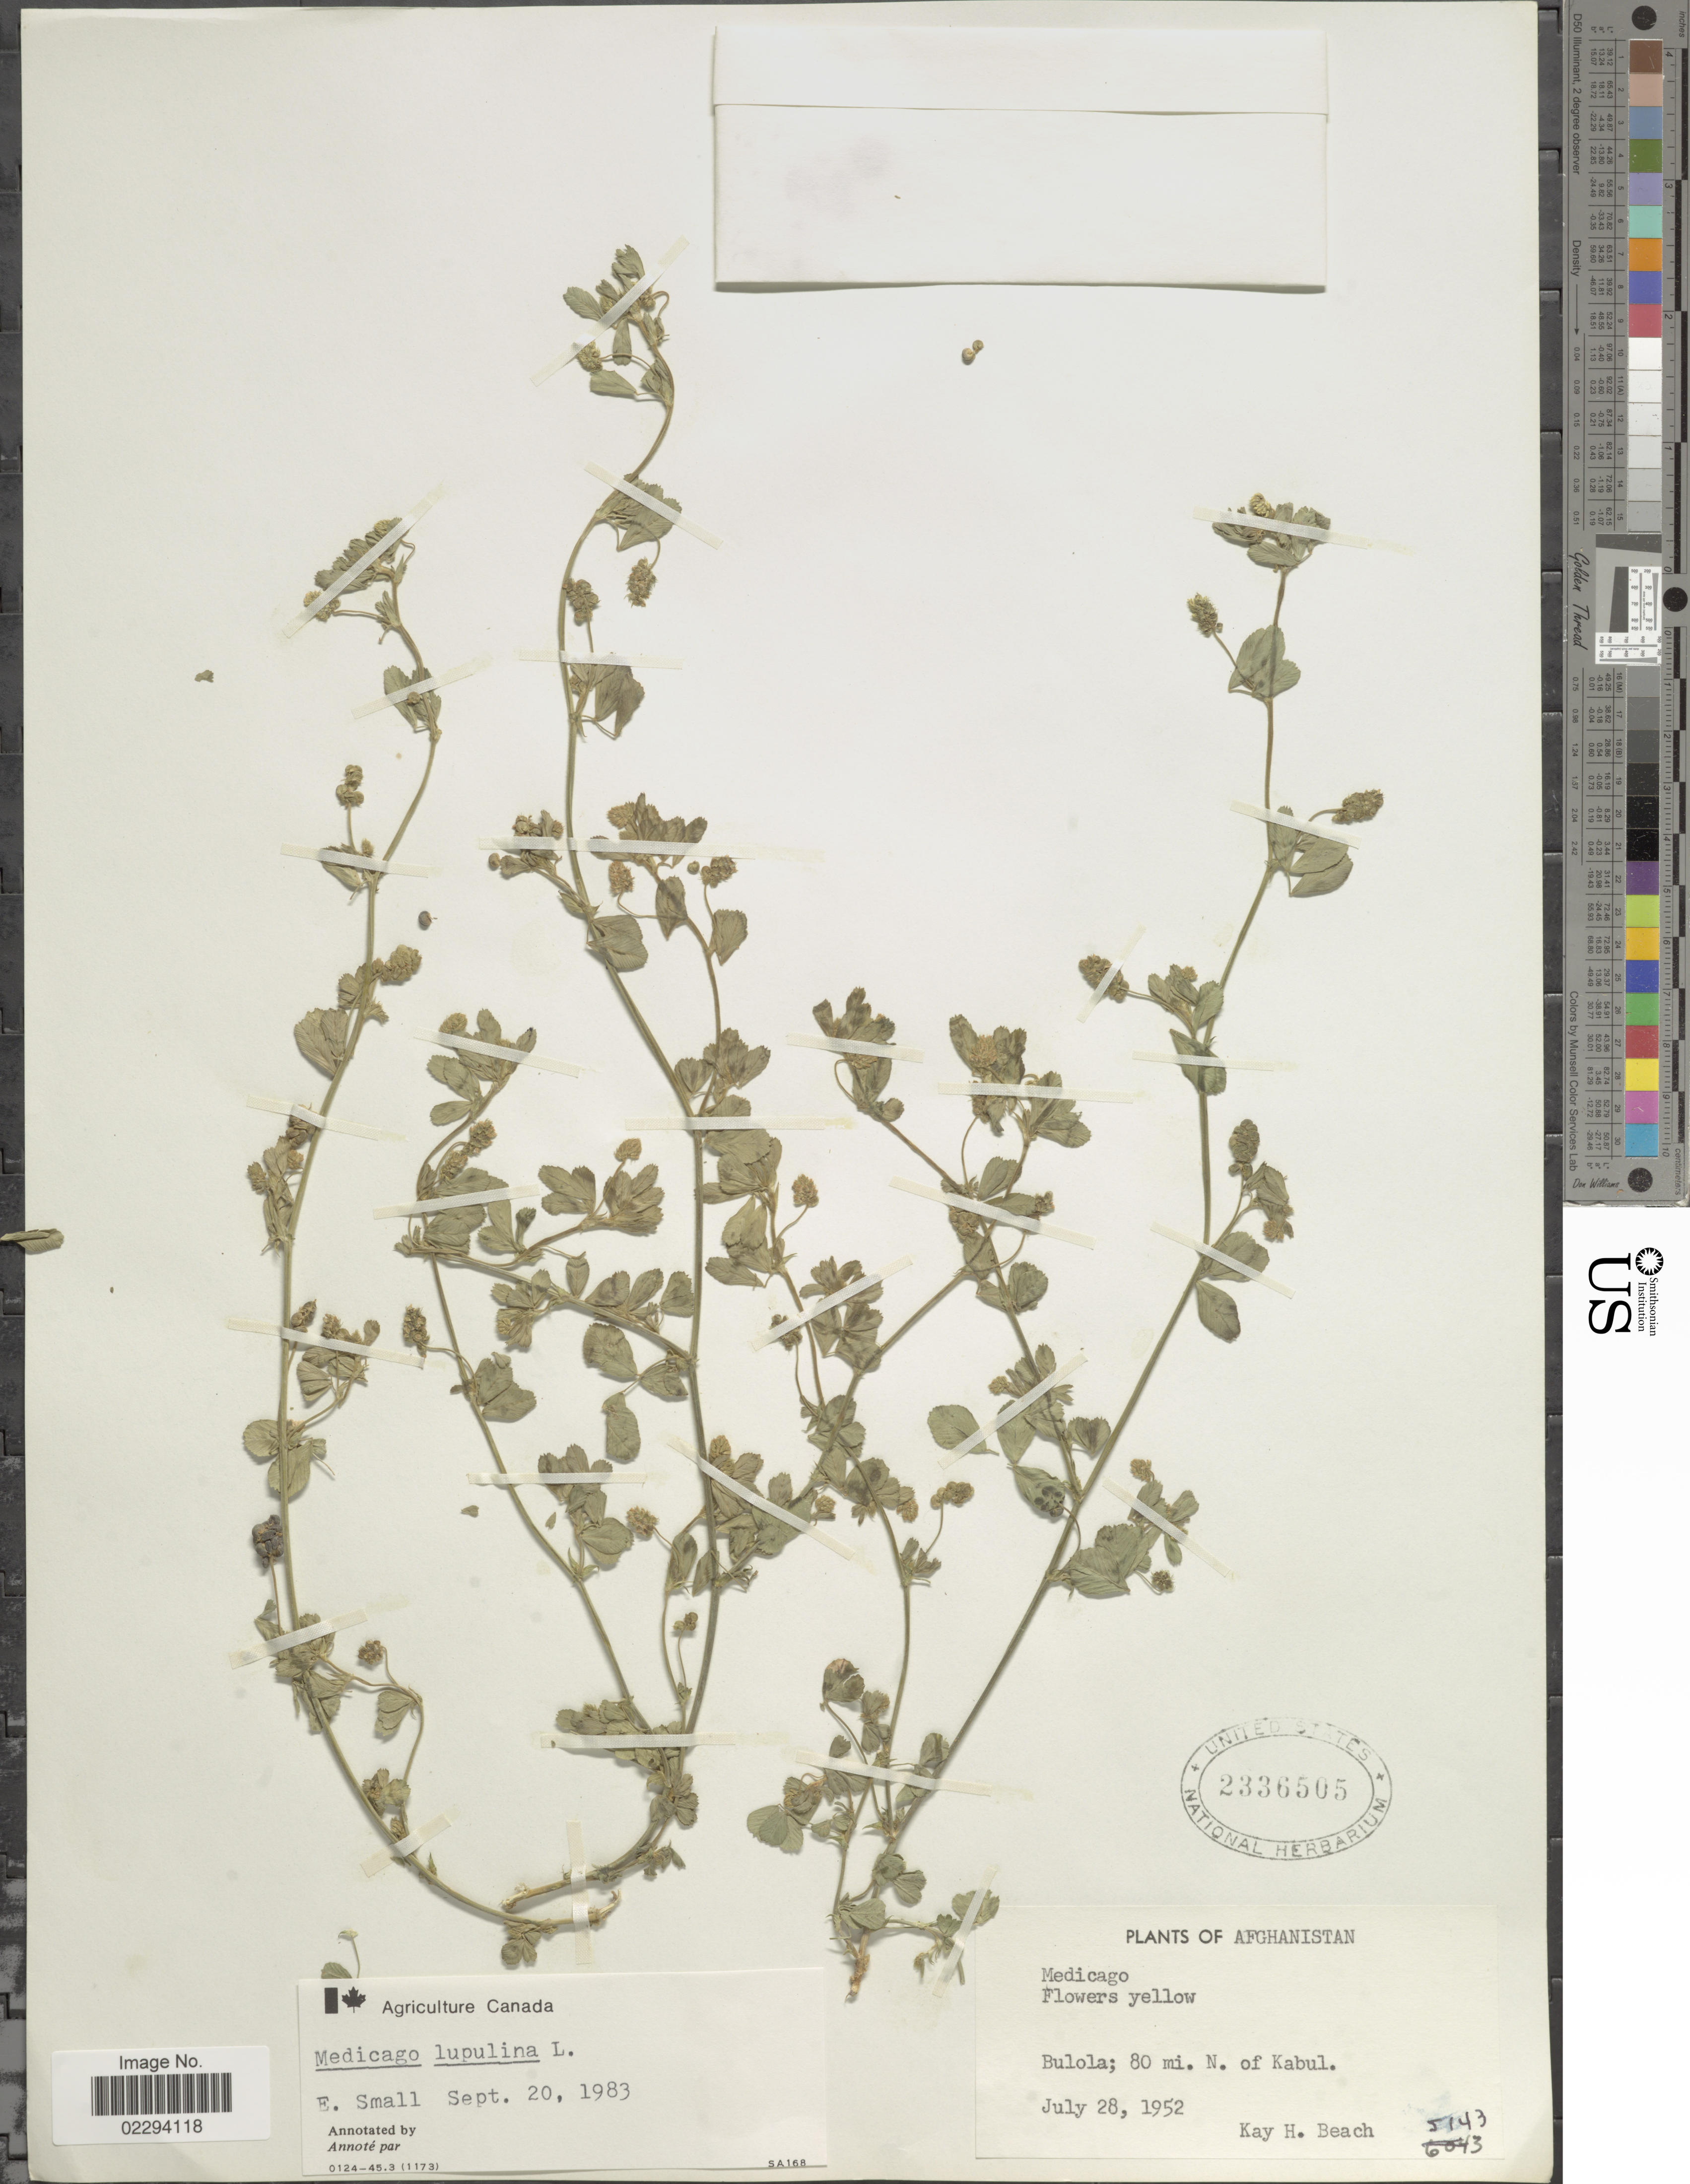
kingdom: Plantae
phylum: Tracheophyta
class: Magnoliopsida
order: Fabales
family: Fabaceae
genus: Medicago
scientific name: Medicago lupulina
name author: L.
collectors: K. H. Beach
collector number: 5143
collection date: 1952-07-28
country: Afghanistan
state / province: Kabul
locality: Bulola; 80 mi. N. of Kabul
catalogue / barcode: US 2336505